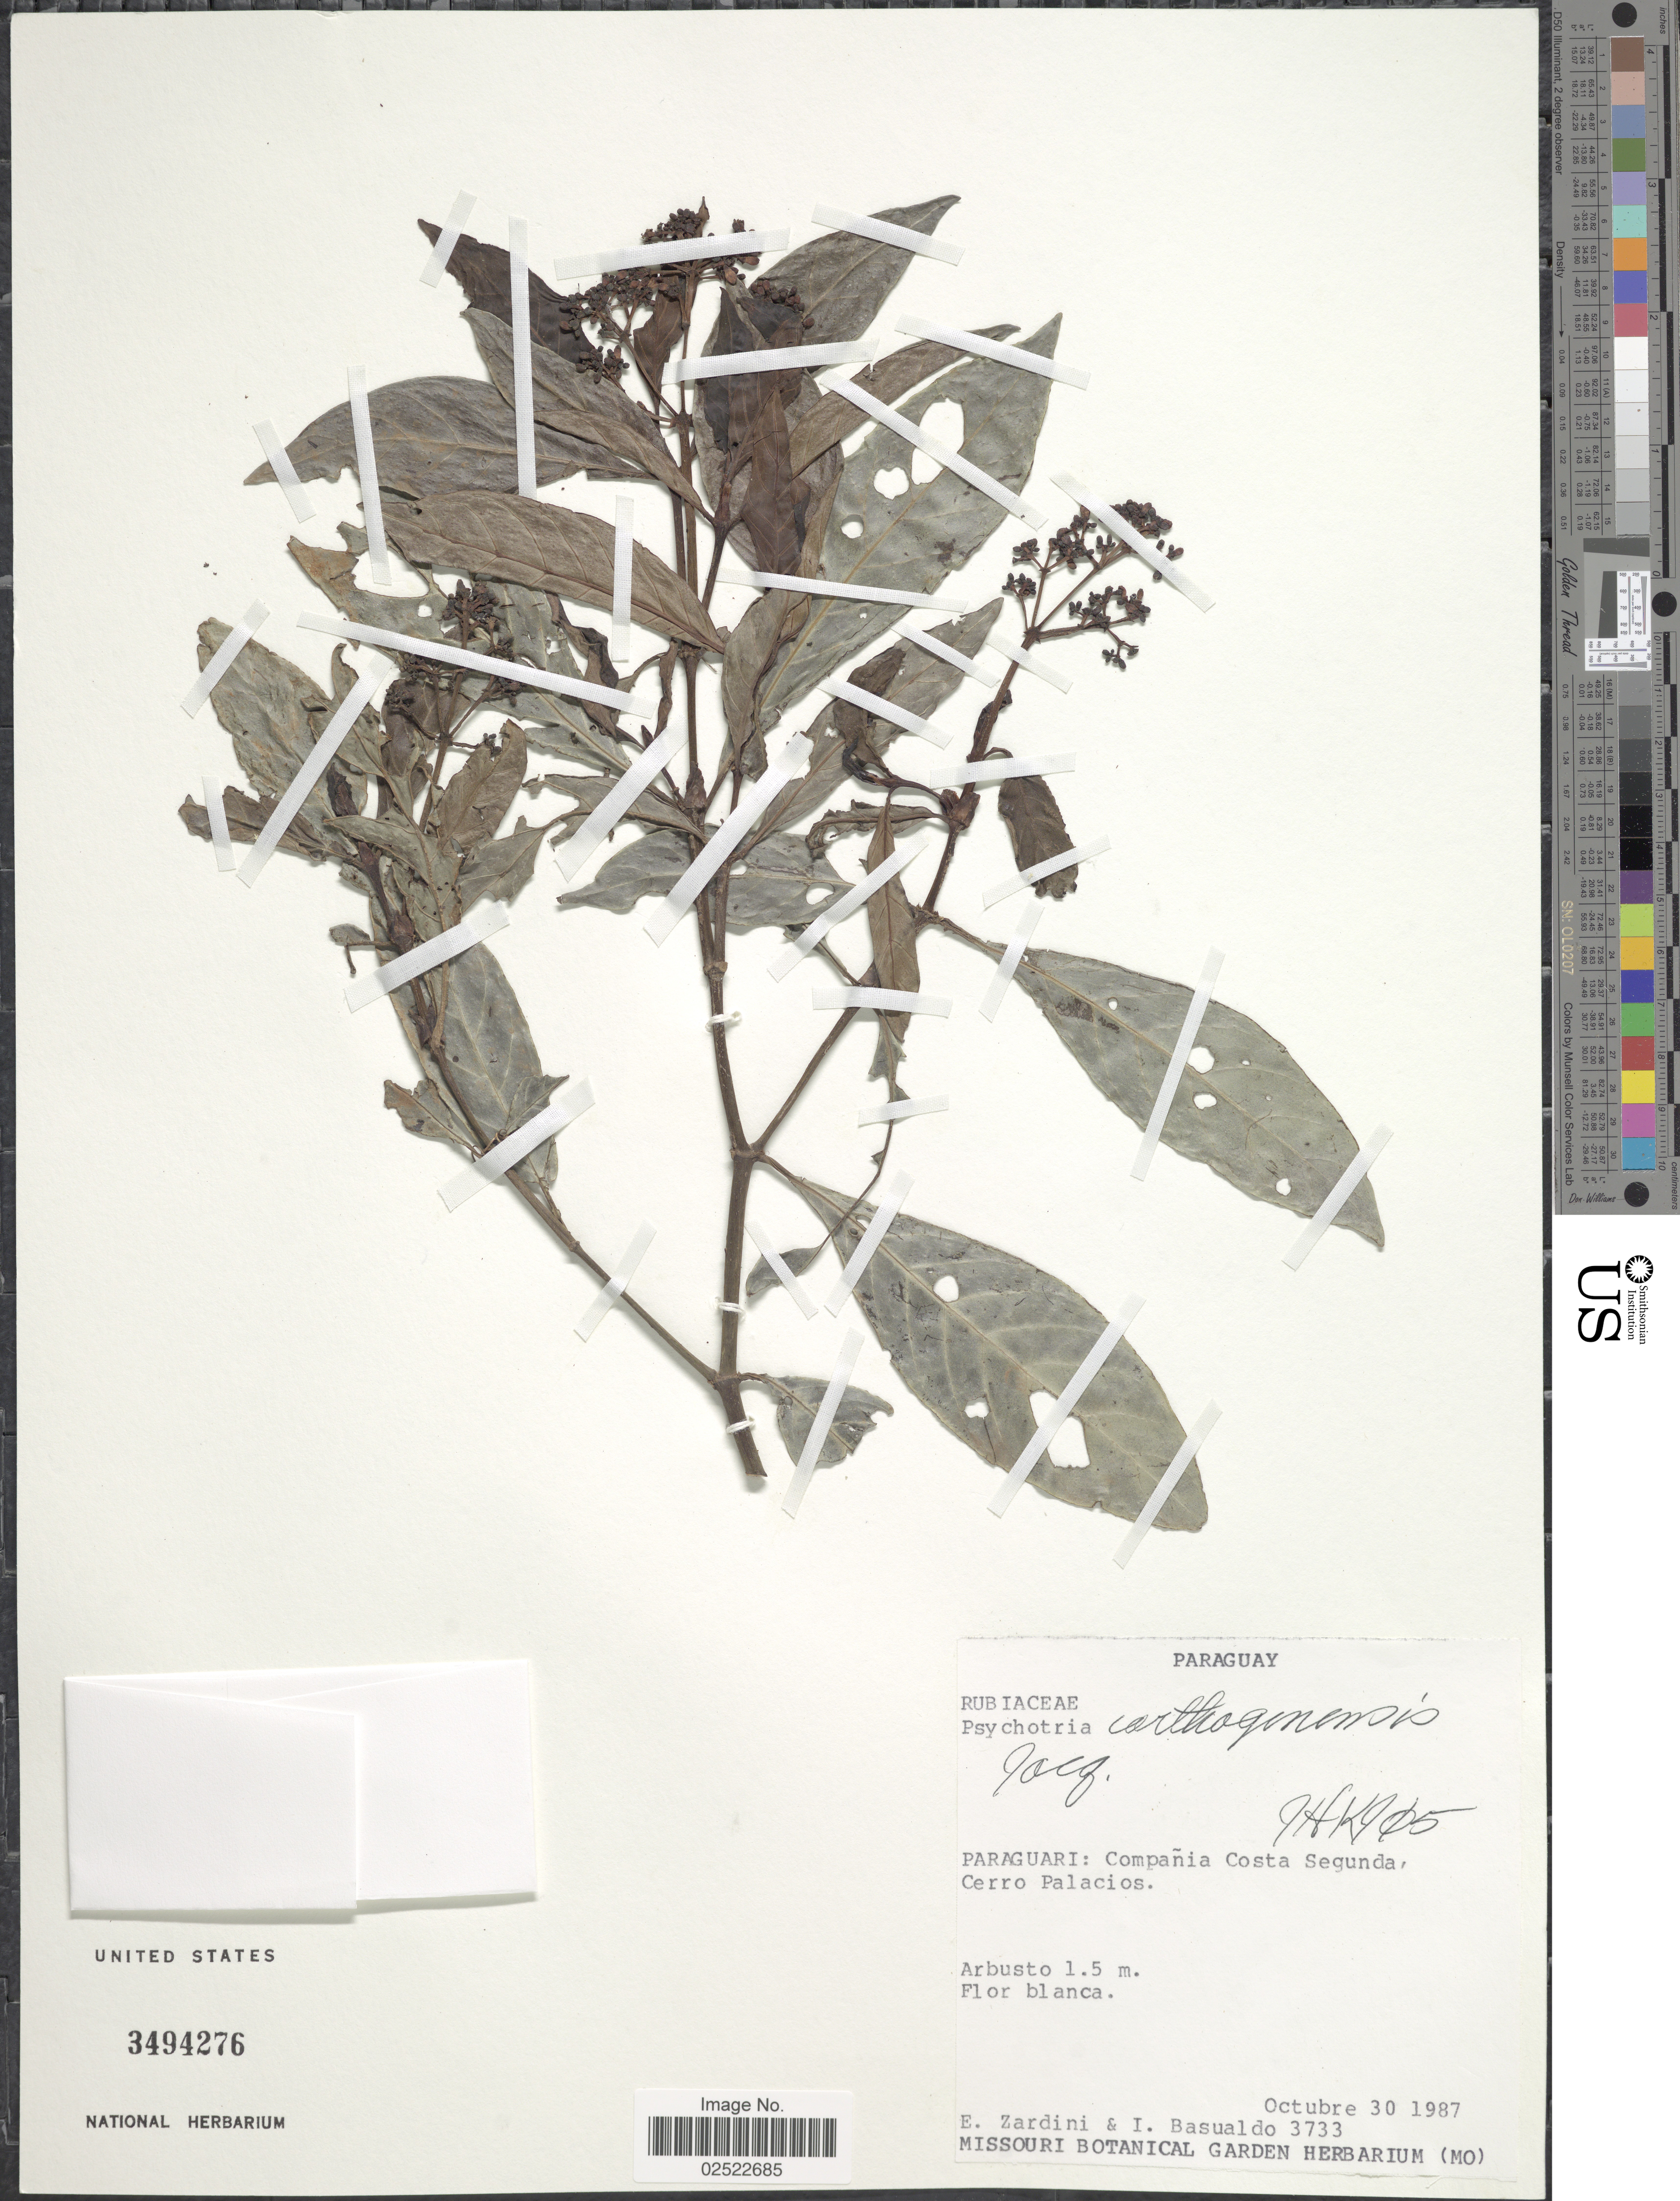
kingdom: Plantae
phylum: Tracheophyta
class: Magnoliopsida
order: Gentianales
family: Rubiaceae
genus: Psychotria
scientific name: Psychotria carthagenensis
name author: Jacq.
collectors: E. M. Zardini & I. Basualdo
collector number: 3733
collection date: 1987-10-30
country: Paraguay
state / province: Paraguari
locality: Compañia Costa Segunda, Cerro Palacios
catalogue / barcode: US 3494276